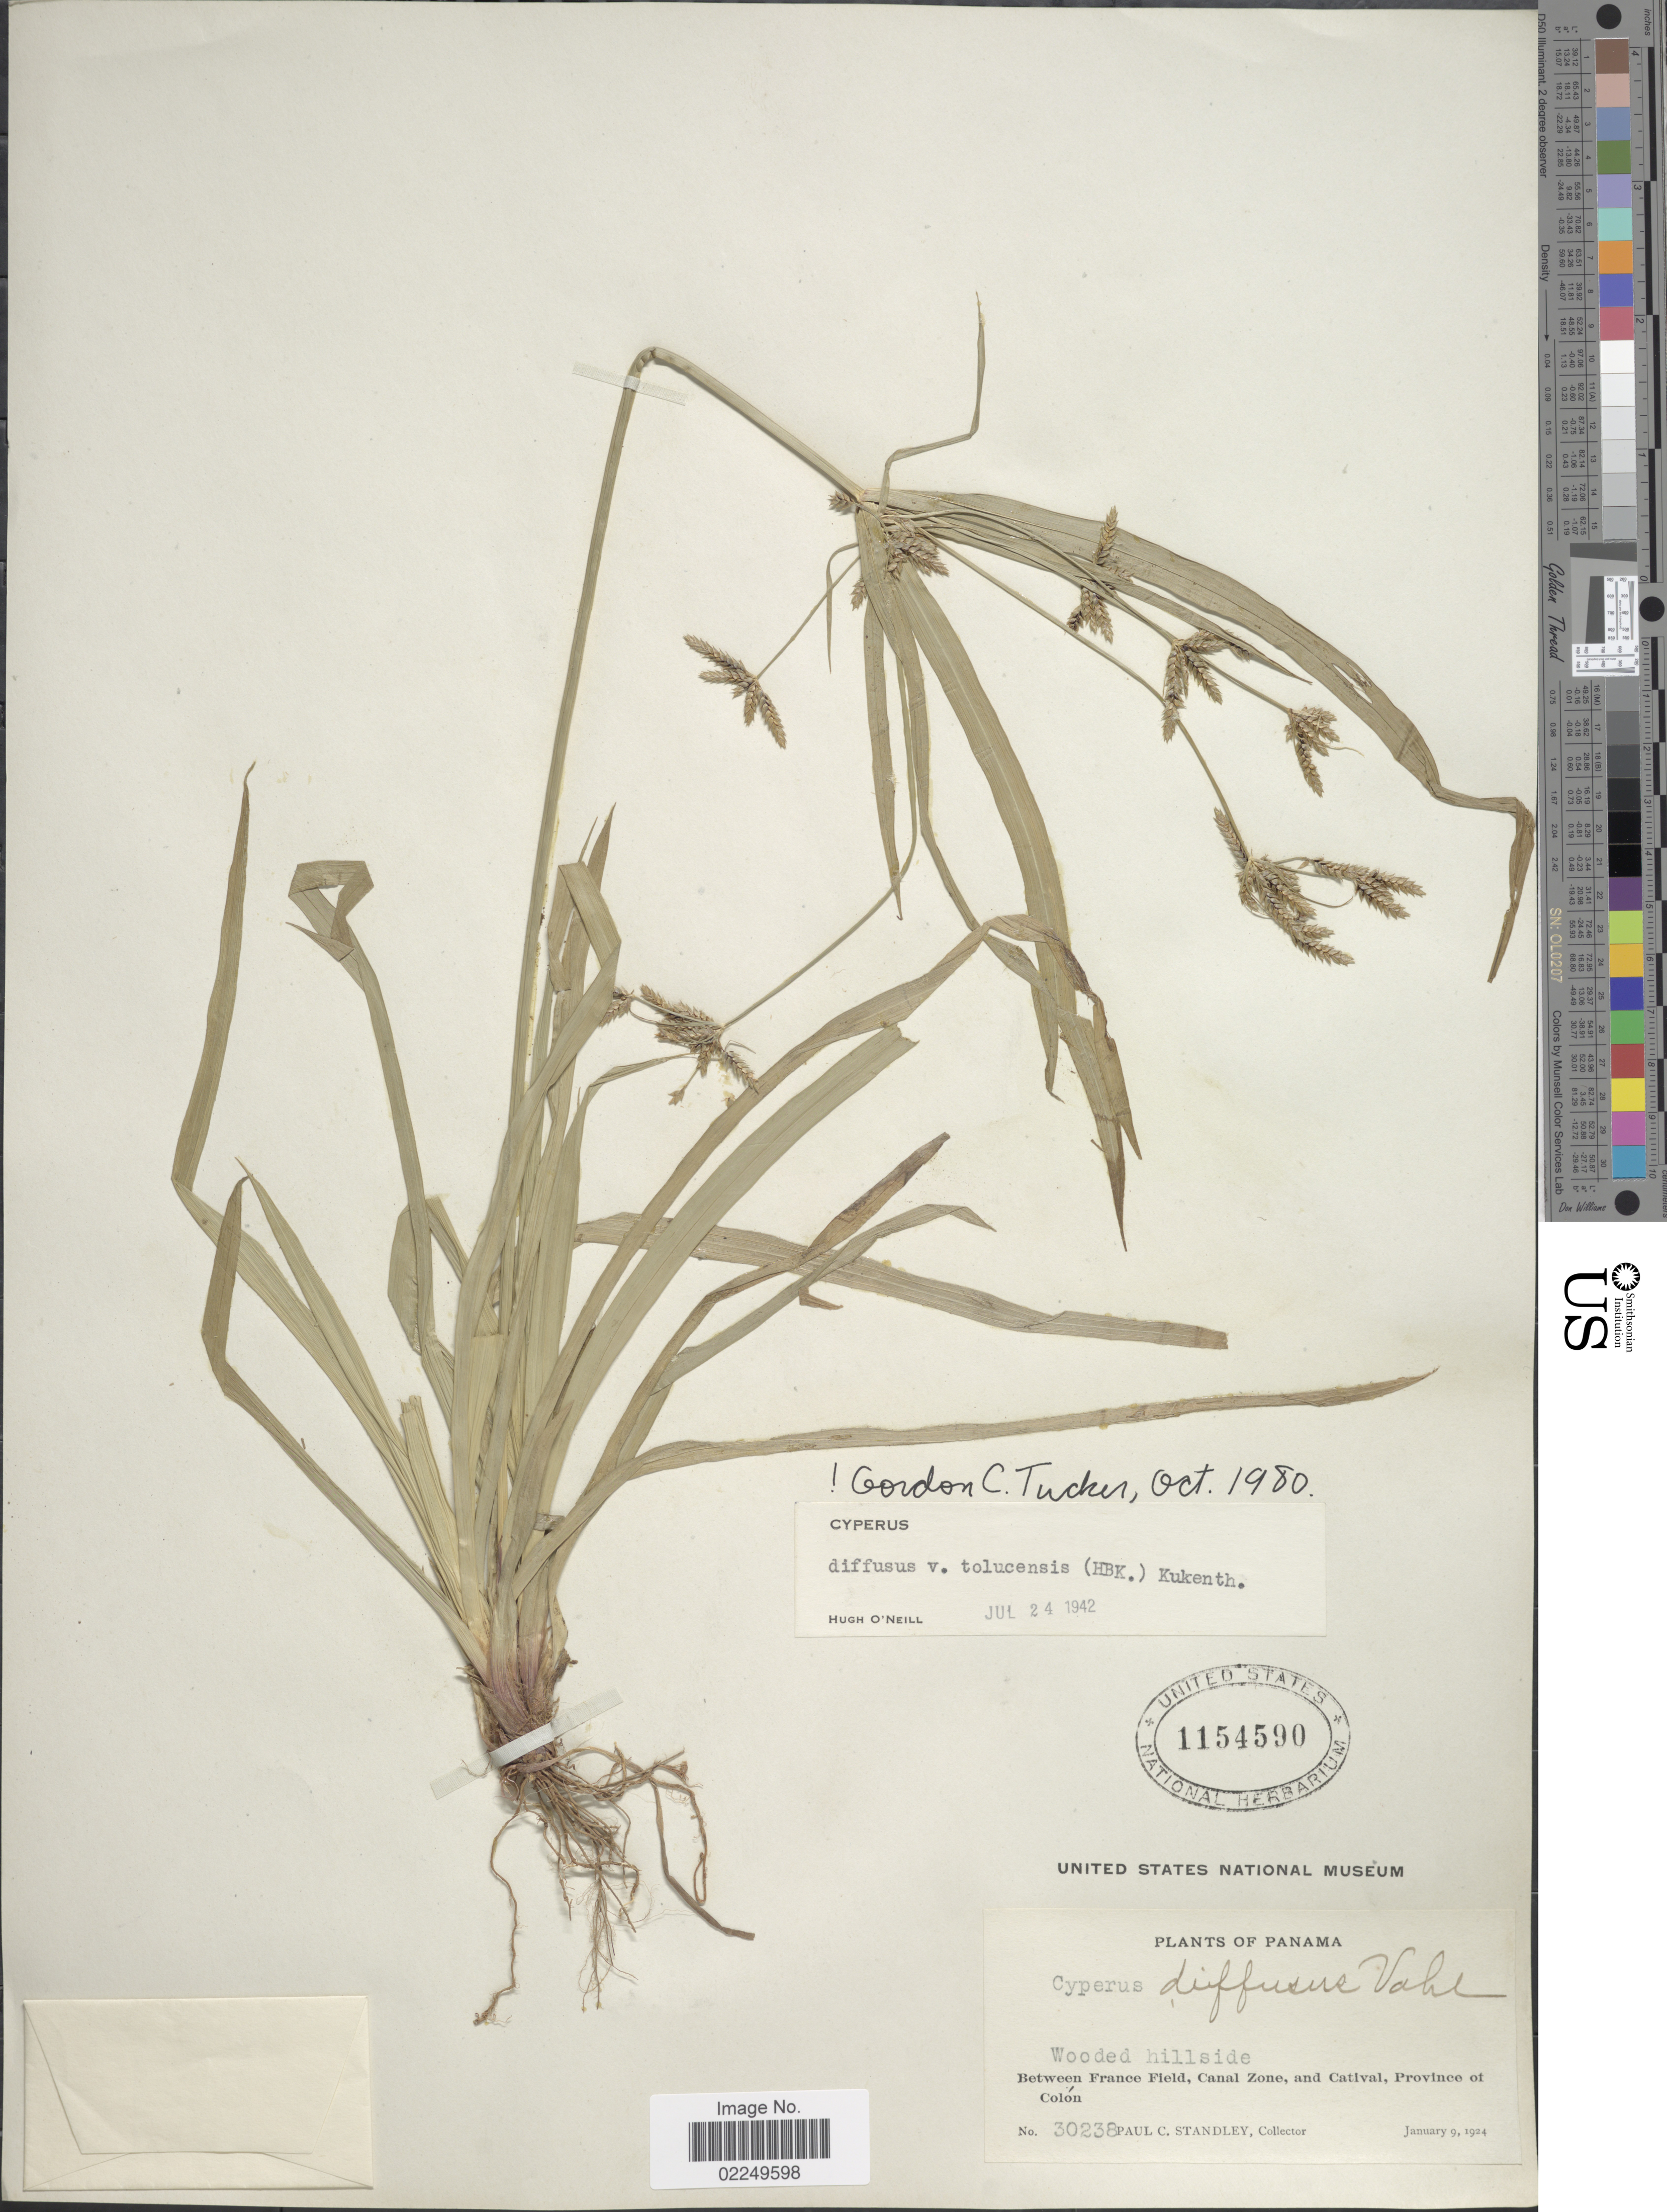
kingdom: Plantae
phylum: Tracheophyta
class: Liliopsida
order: Poales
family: Cyperaceae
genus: Cyperus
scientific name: Cyperus laxus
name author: Lam.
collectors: P. C. Standley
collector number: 30238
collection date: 1924-01-09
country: Panama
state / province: Colón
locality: Between France Field, Canal Zone, and Catival, Province of Colon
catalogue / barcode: US 1154590